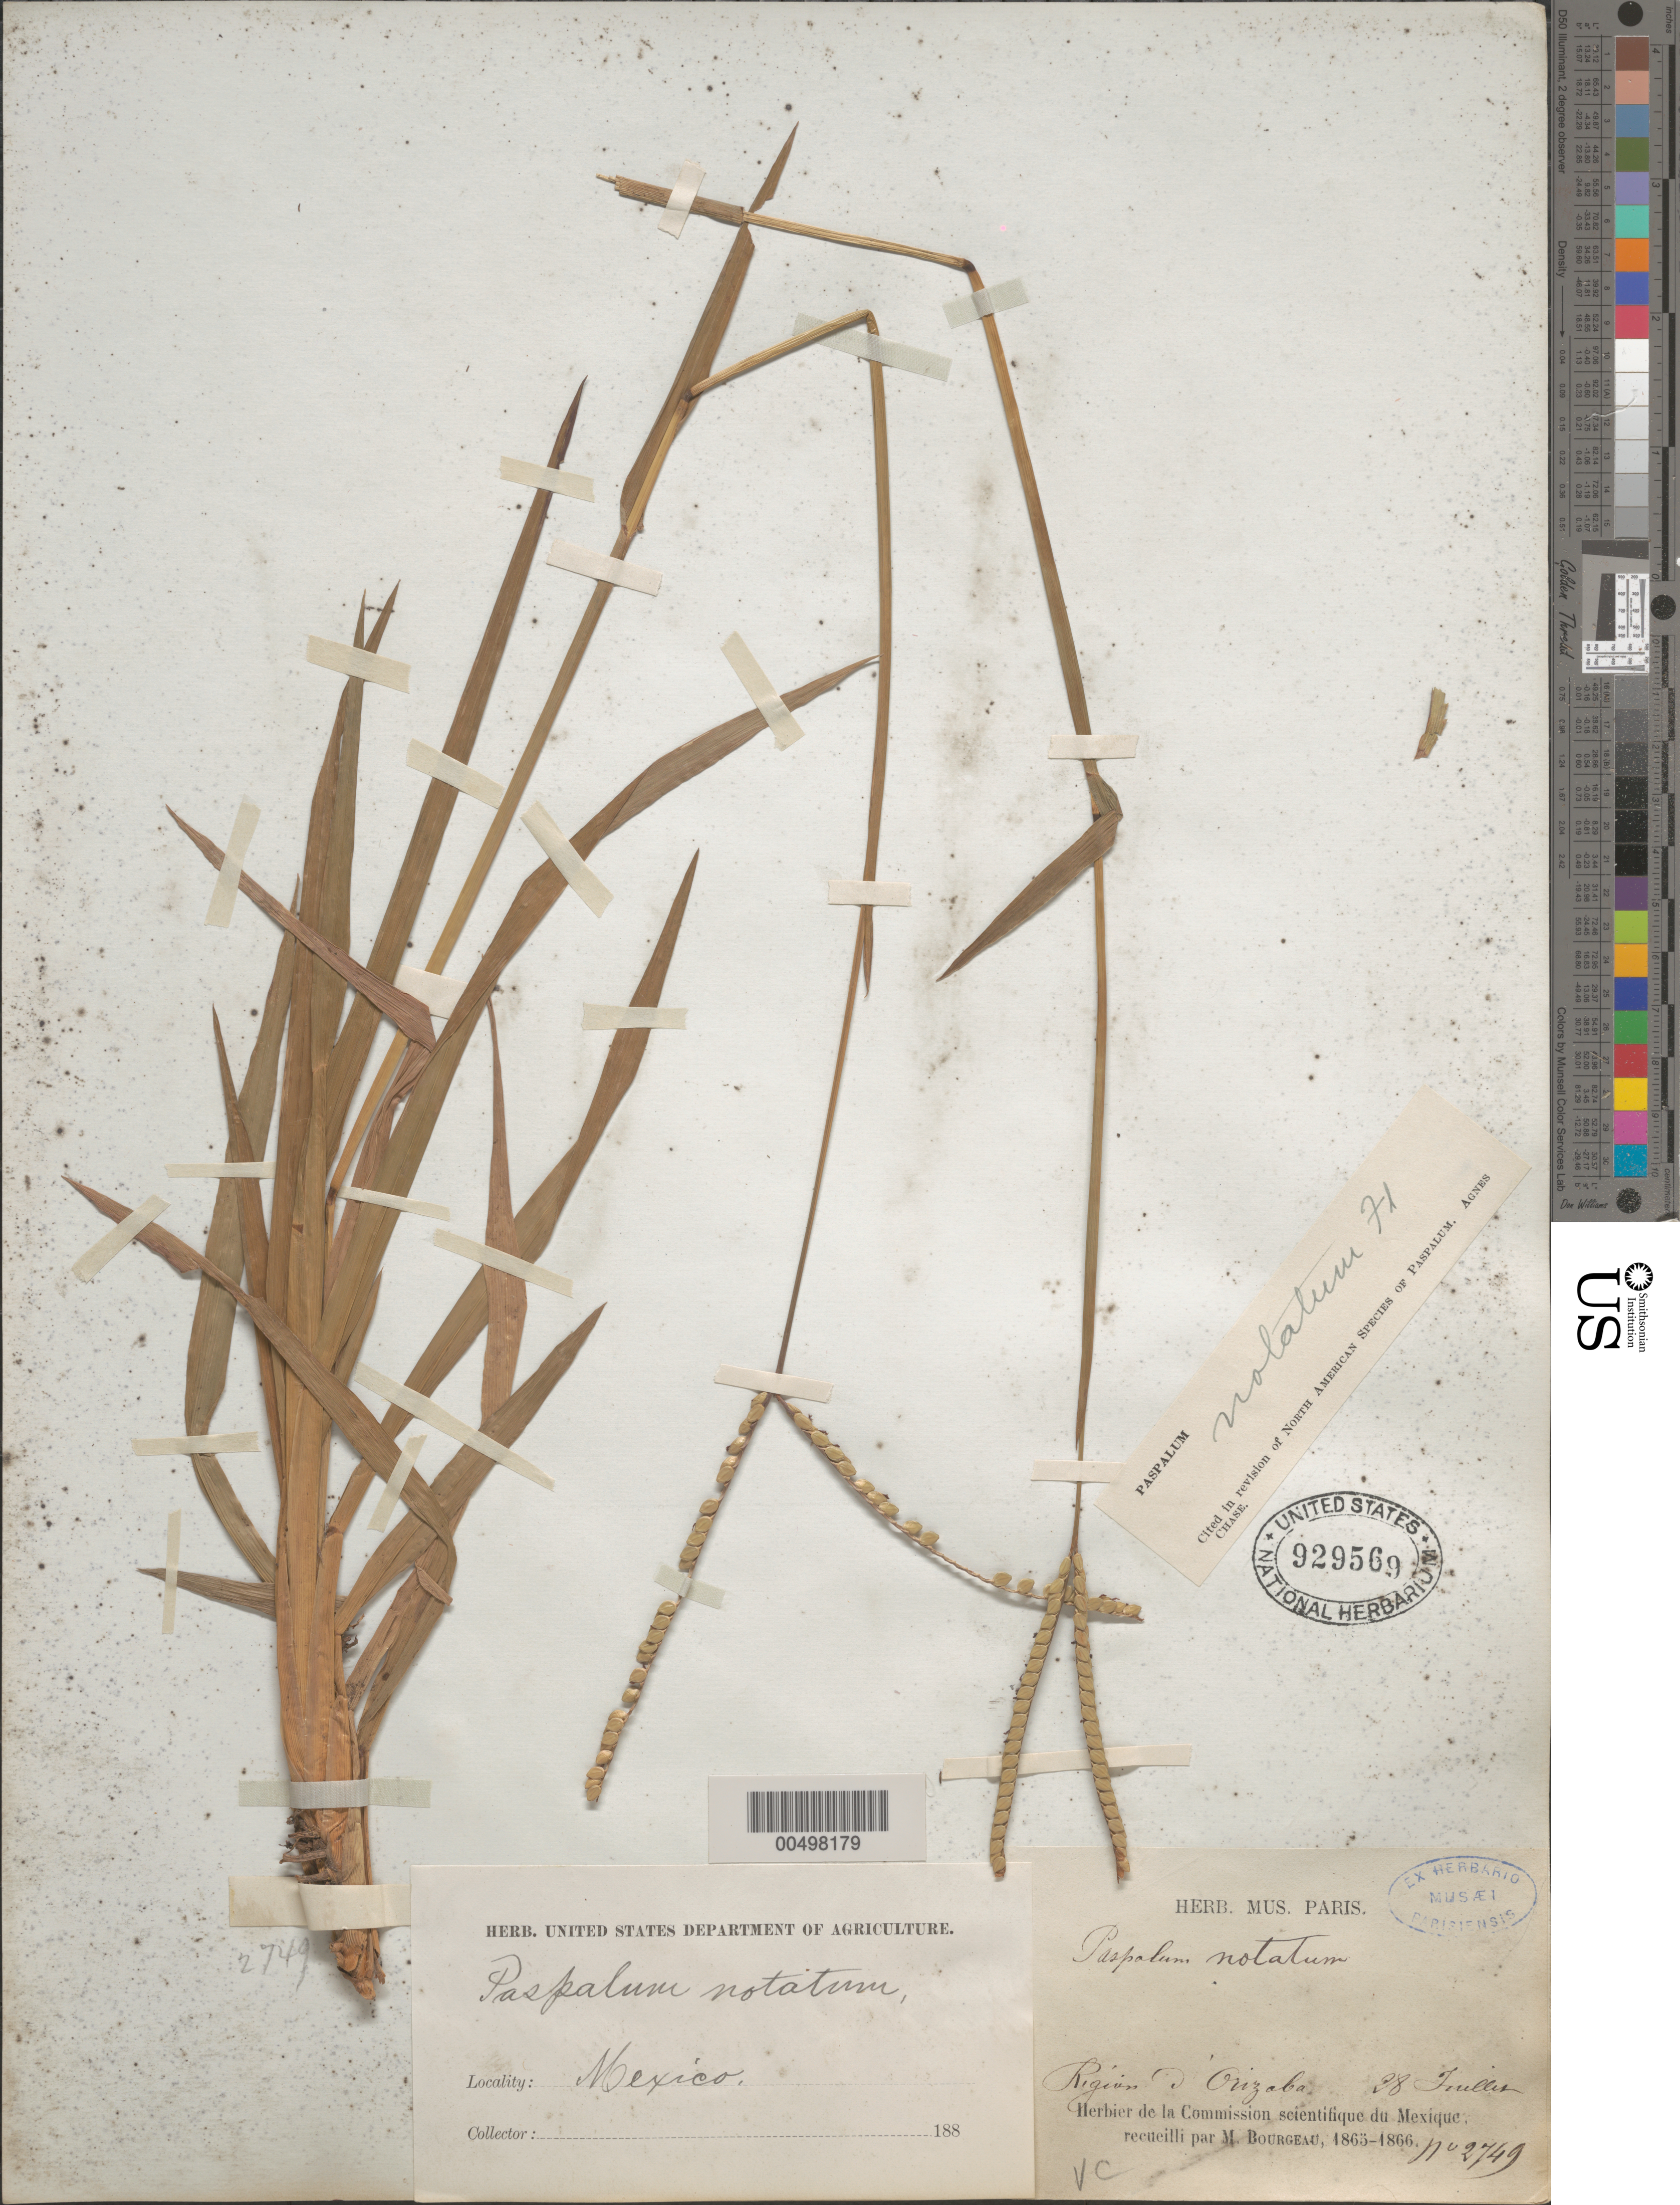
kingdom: Plantae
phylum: Tracheophyta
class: Liliopsida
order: Poales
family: Poaceae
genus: Paspalum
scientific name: Paspalum notatum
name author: Flüggé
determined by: Chase, [M.] Agnes, (US)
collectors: E. Bourgeau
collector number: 2749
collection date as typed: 28 Jul 1865 or 28 Jul 1866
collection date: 1865-07-28 or 1866-07-28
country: Mexico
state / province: Veracruz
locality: R‚gion d'Orizaba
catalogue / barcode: US 929569